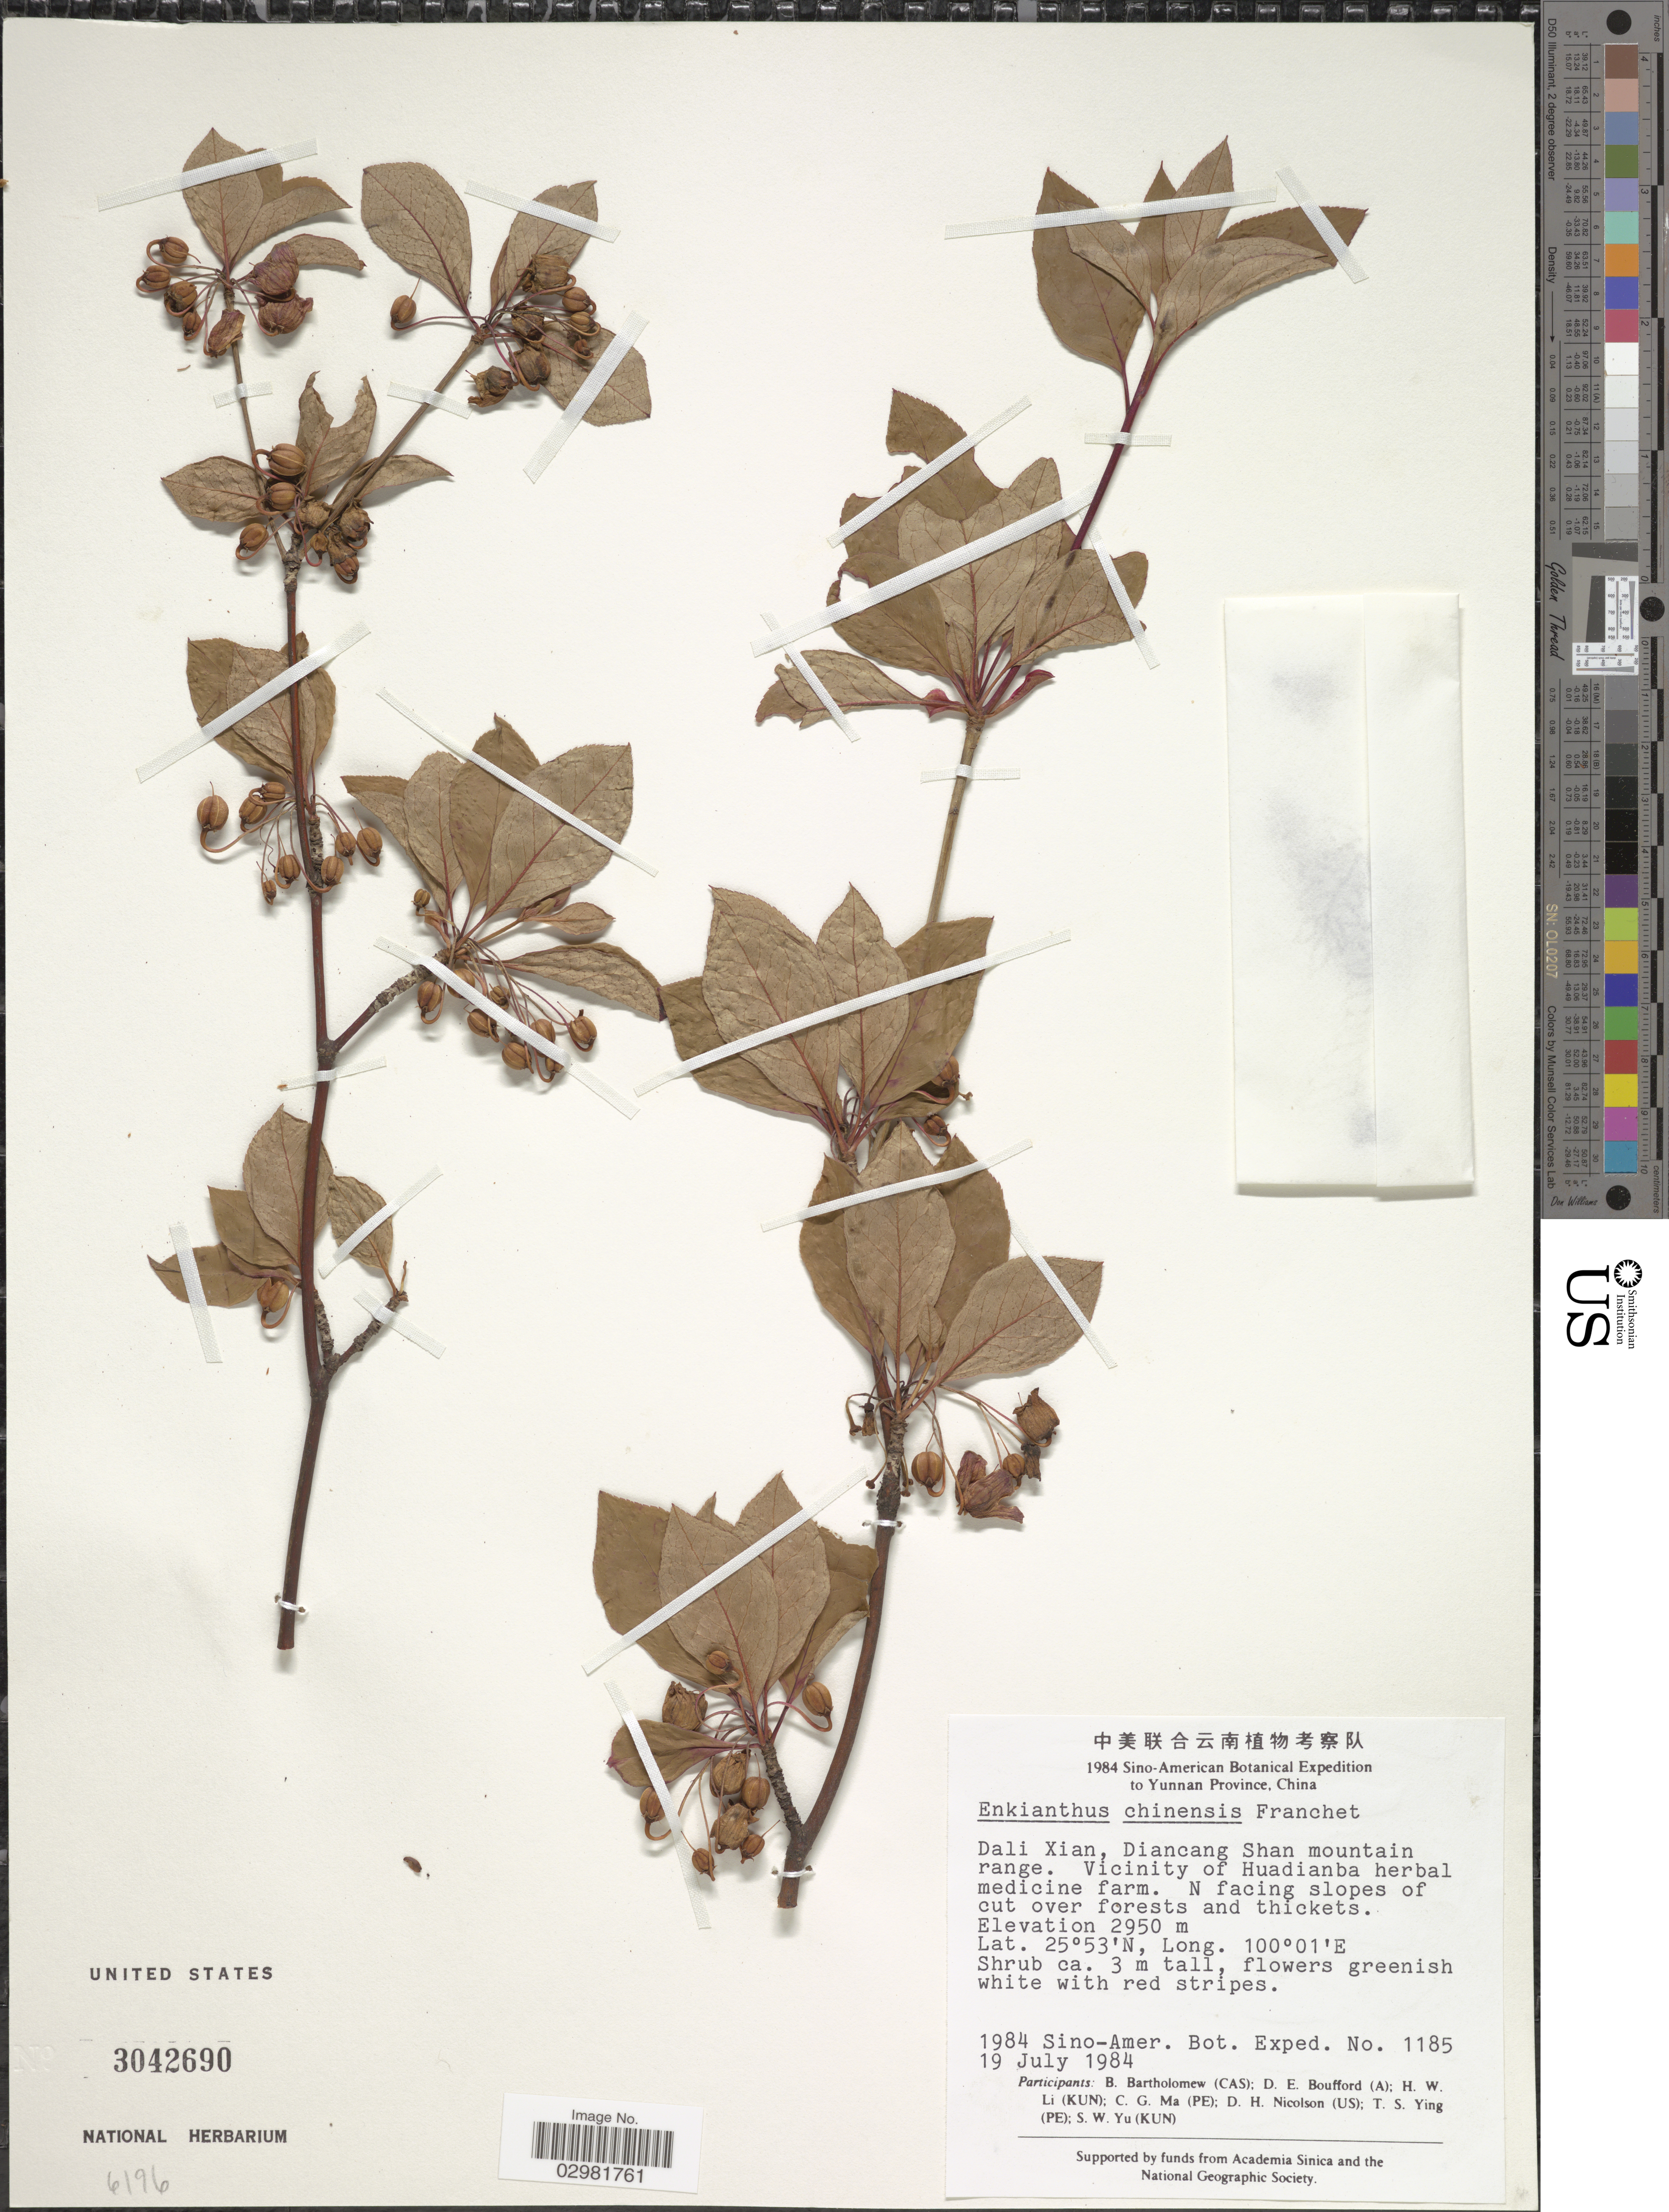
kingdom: Plantae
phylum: Tracheophyta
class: Magnoliopsida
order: Ericales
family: Ericaceae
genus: Enkianthus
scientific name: Enkianthus chinensis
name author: Franch.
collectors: Sino-Amer. Bot. Exped. 1984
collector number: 1185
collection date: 1984-07-19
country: China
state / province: Yunnan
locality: Dali Xian, Diancang Shan mountain range. Vicinity of Huadianba herbal medicine farm.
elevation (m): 2950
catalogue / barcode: US 3042690